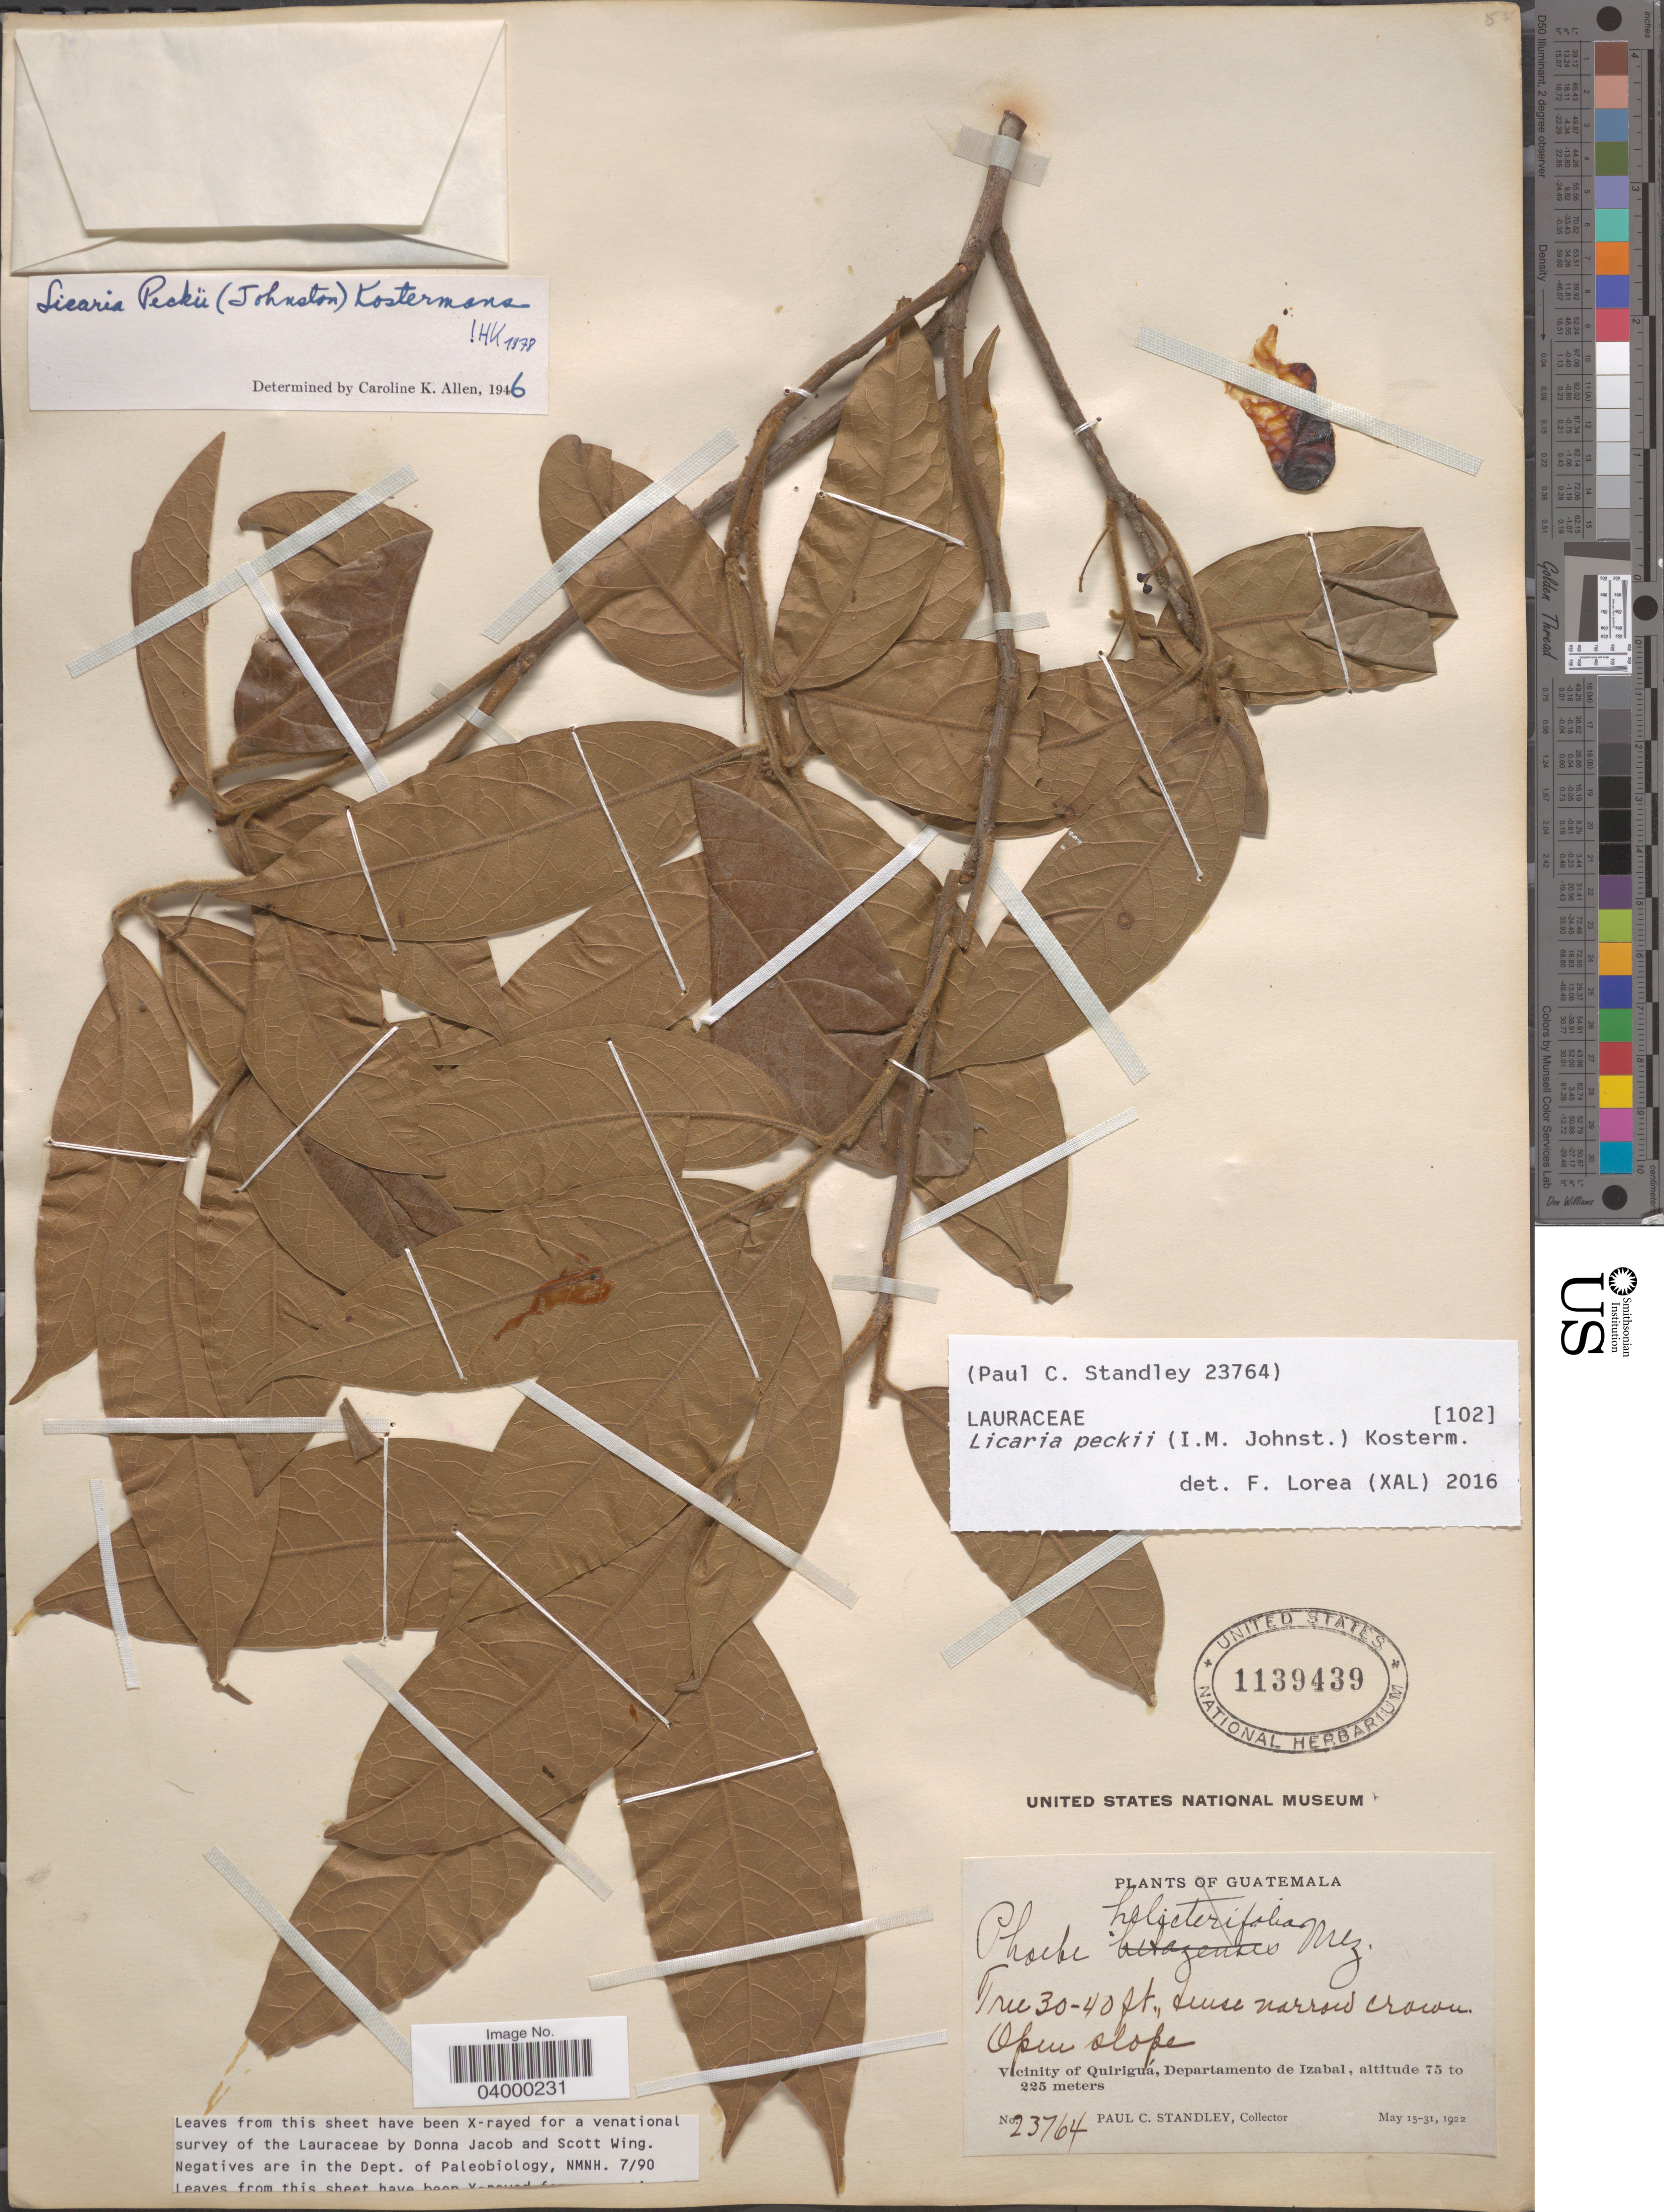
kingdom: Plantae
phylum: Tracheophyta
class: Magnoliopsida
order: Laurales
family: Lauraceae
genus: Licaria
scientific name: Licaria peckii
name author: (I.M. Johnst.) Kosterm.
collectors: P. C. Standley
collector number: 23764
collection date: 1922-05-15/1922-05-31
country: Guatemala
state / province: Izabal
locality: Vicinity of Quiriguá, Departamento de Izabal.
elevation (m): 75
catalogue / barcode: US 1139439